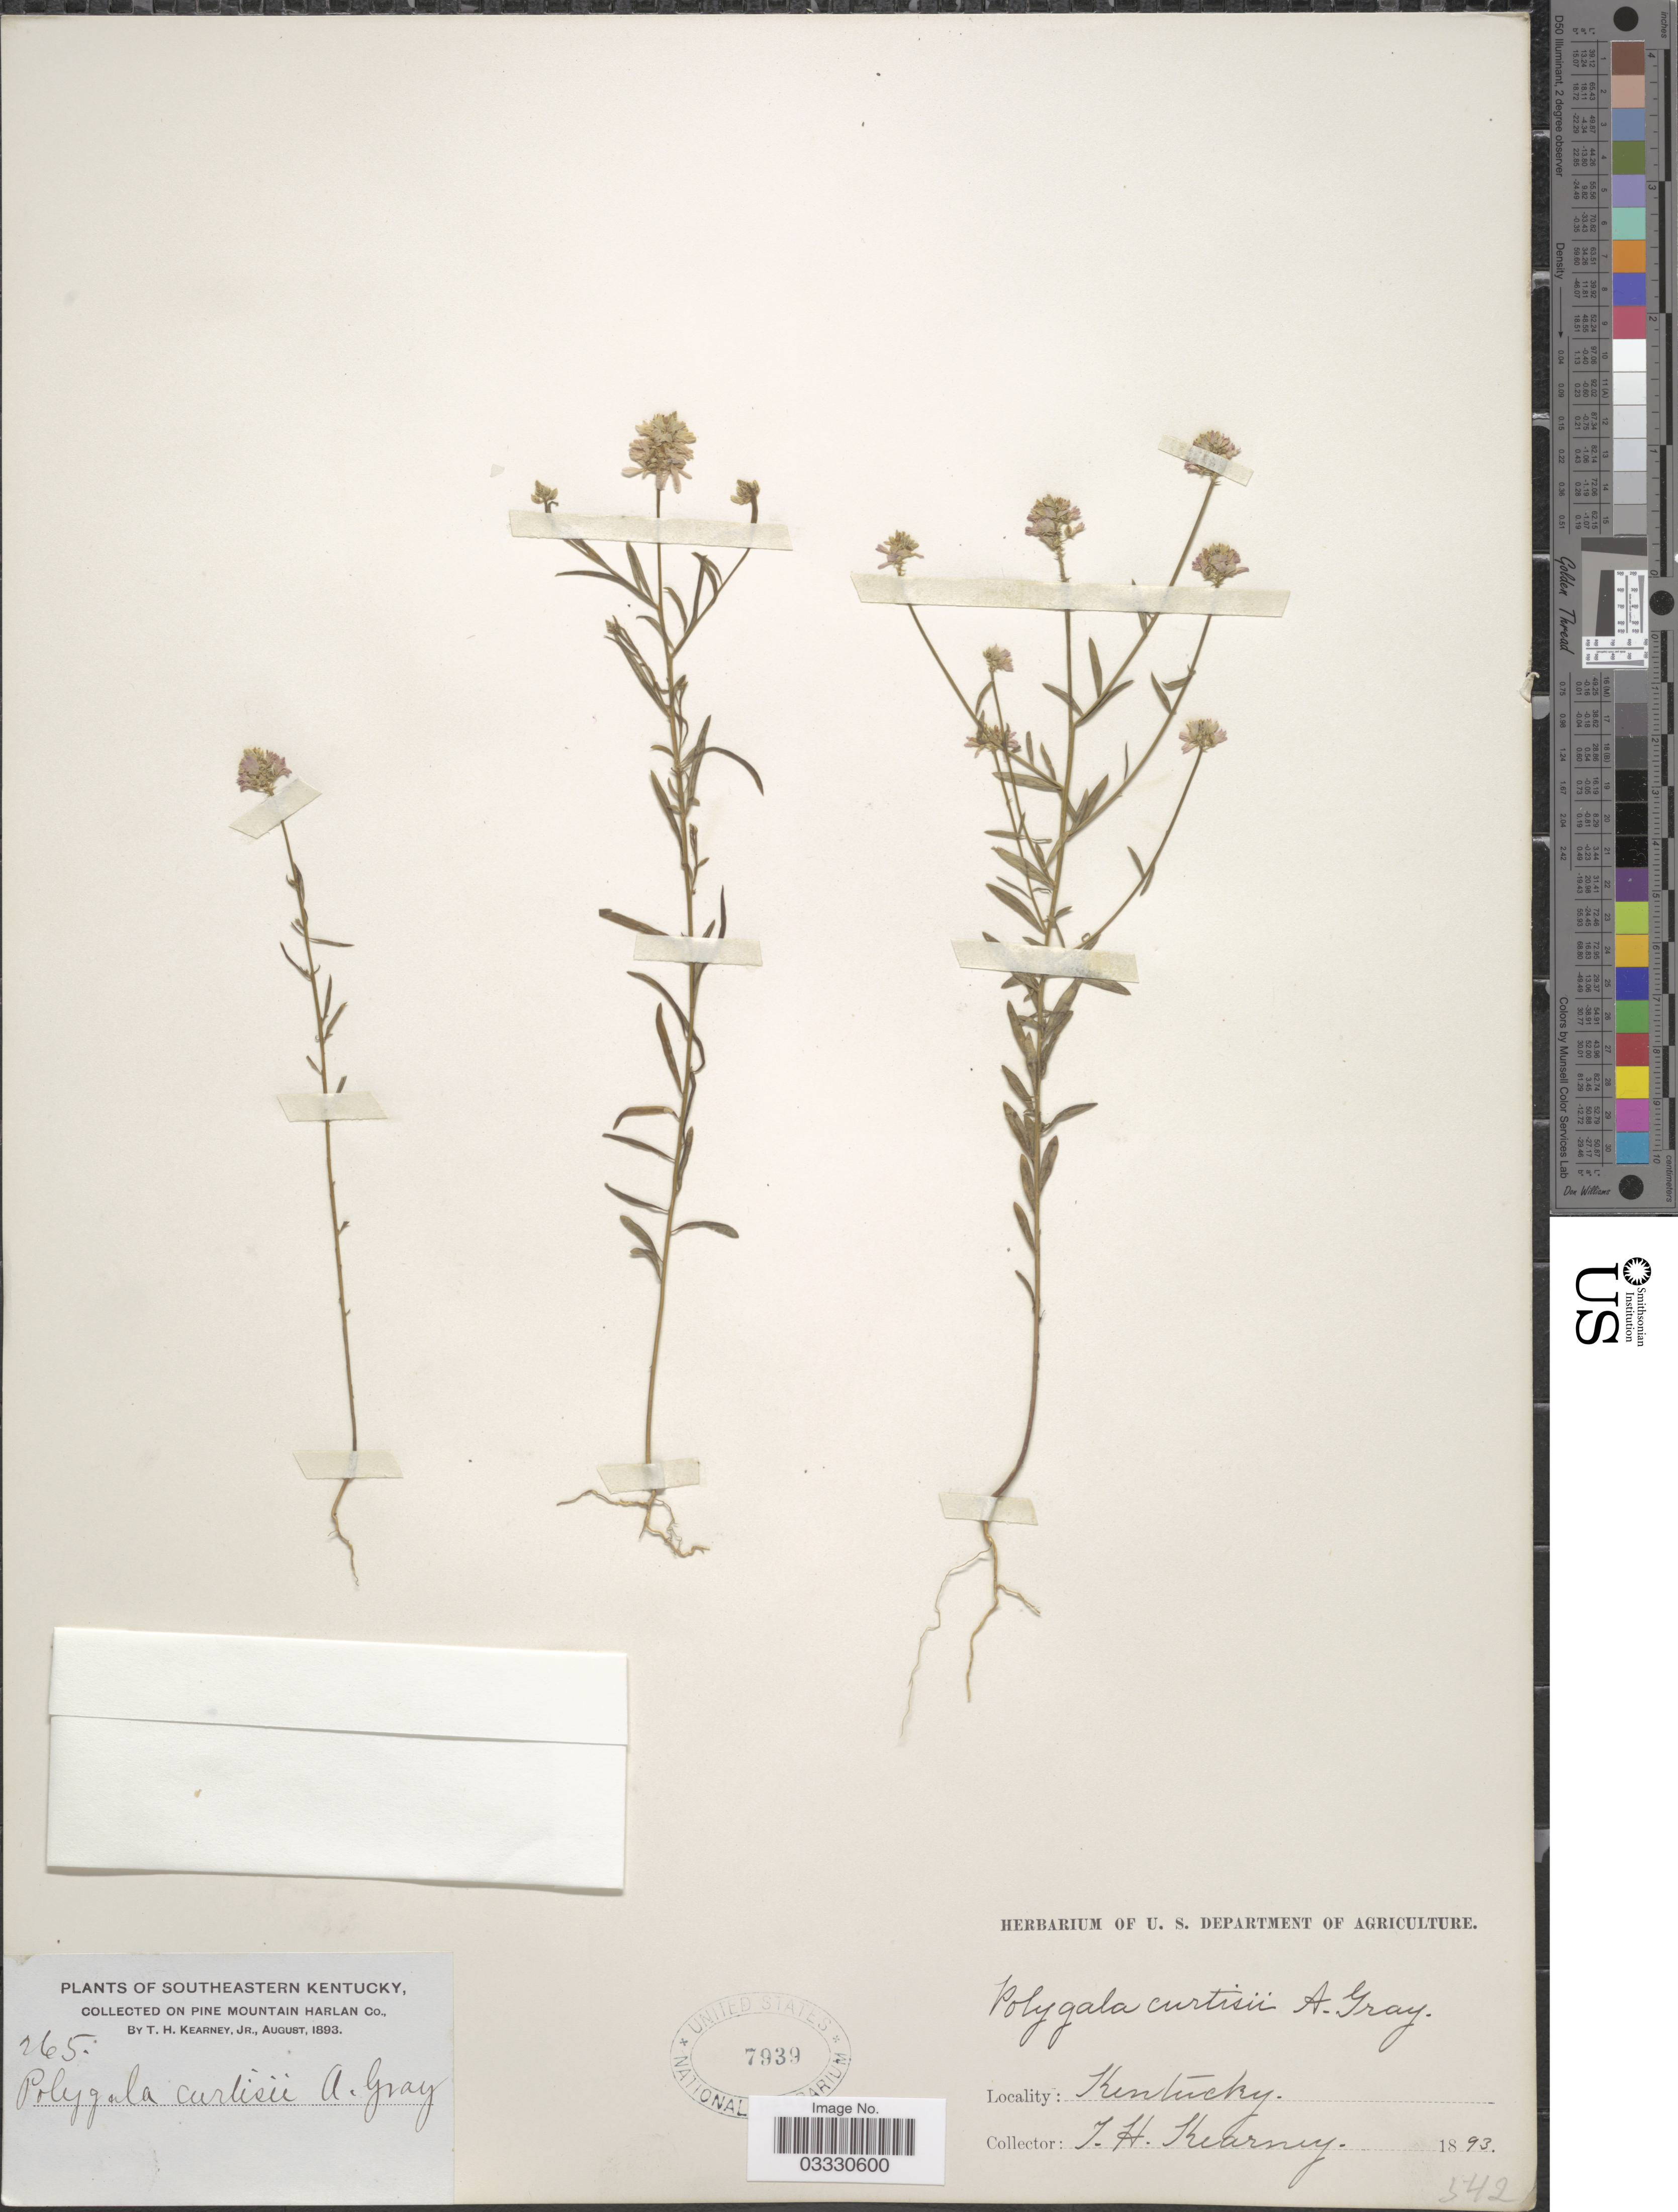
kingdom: Plantae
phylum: Tracheophyta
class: Magnoliopsida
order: Fabales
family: Polygalaceae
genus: Polygala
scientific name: Polygala curtissii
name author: A. Gray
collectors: T. H. Kearney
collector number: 265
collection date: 1893-08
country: United States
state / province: Kentucky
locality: Southeastern Kentucky. On Pine Mountain, Harlan Co.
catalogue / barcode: US 7939